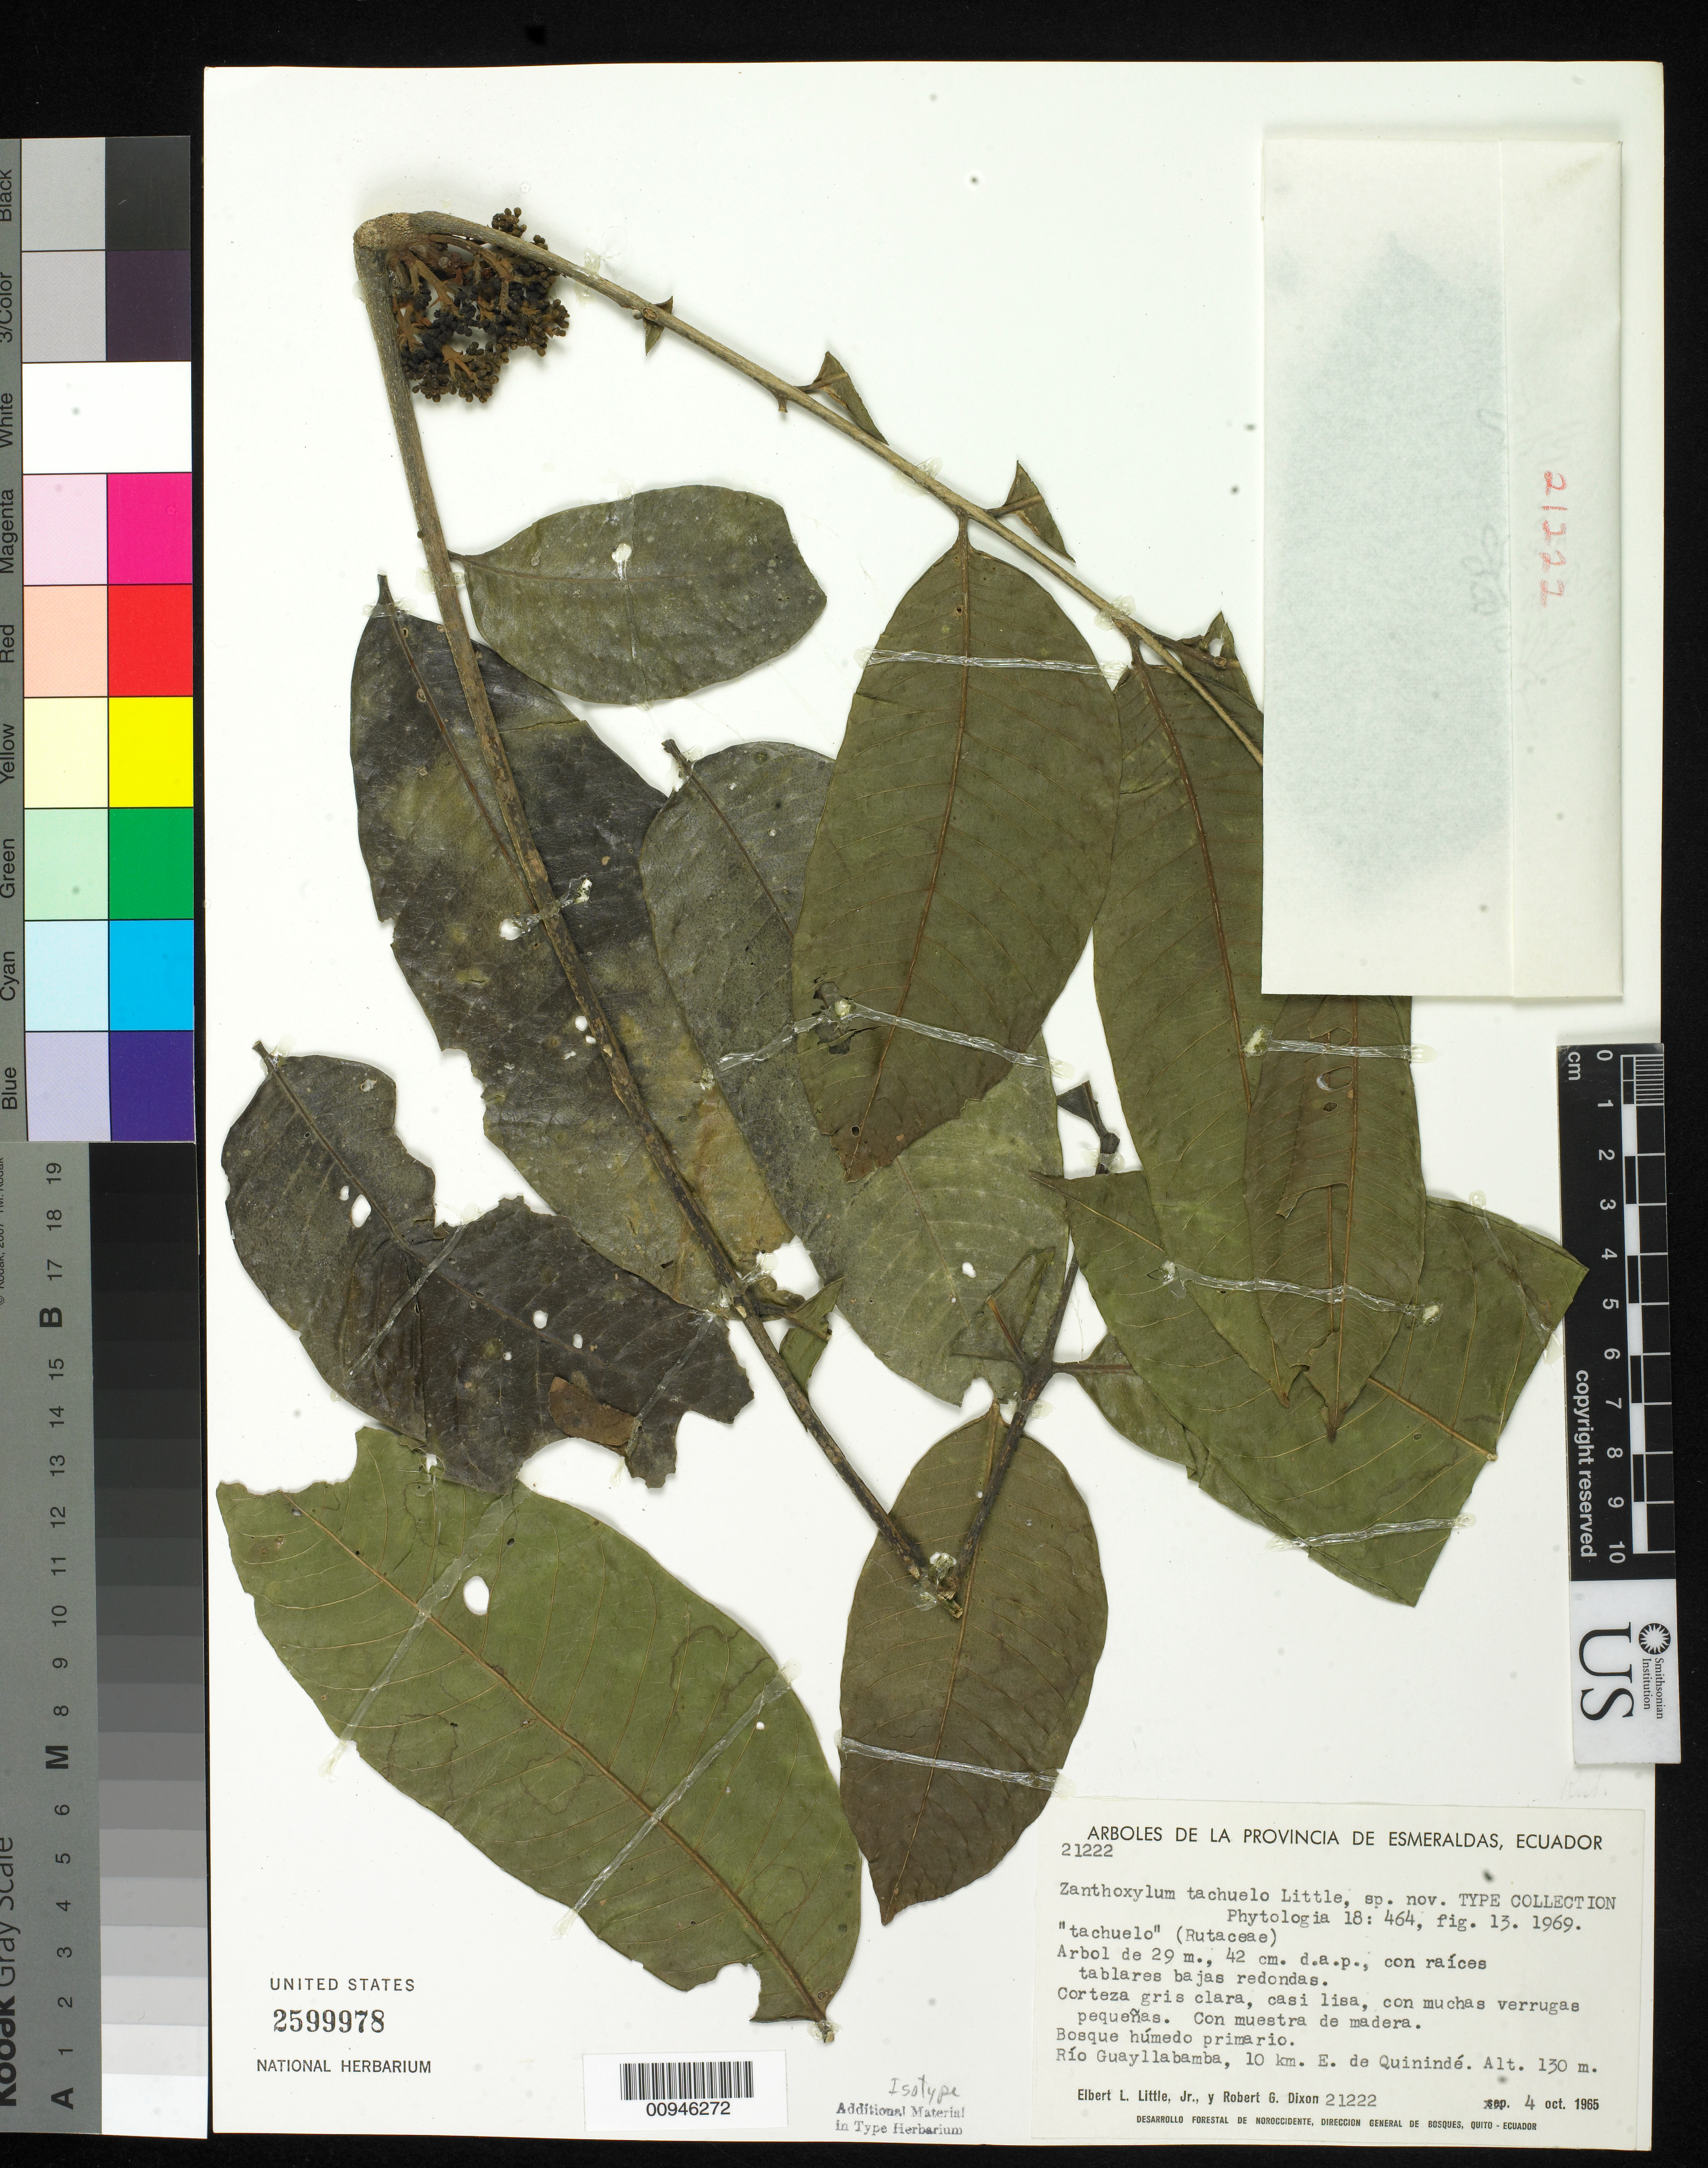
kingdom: Plantae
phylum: Tracheophyta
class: Magnoliopsida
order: Sapindales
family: Rutaceae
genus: Zanthoxylum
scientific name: Zanthoxylum tachuelo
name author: Little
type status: Isotype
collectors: E. L. Little & R. G. Dixon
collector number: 21222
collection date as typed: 04 Oct 1965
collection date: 1965-10-04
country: Ecuador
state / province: Esmeraldas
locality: Rio Guayllabamba, 10 km E of Quininde.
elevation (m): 130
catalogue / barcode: US 2599978